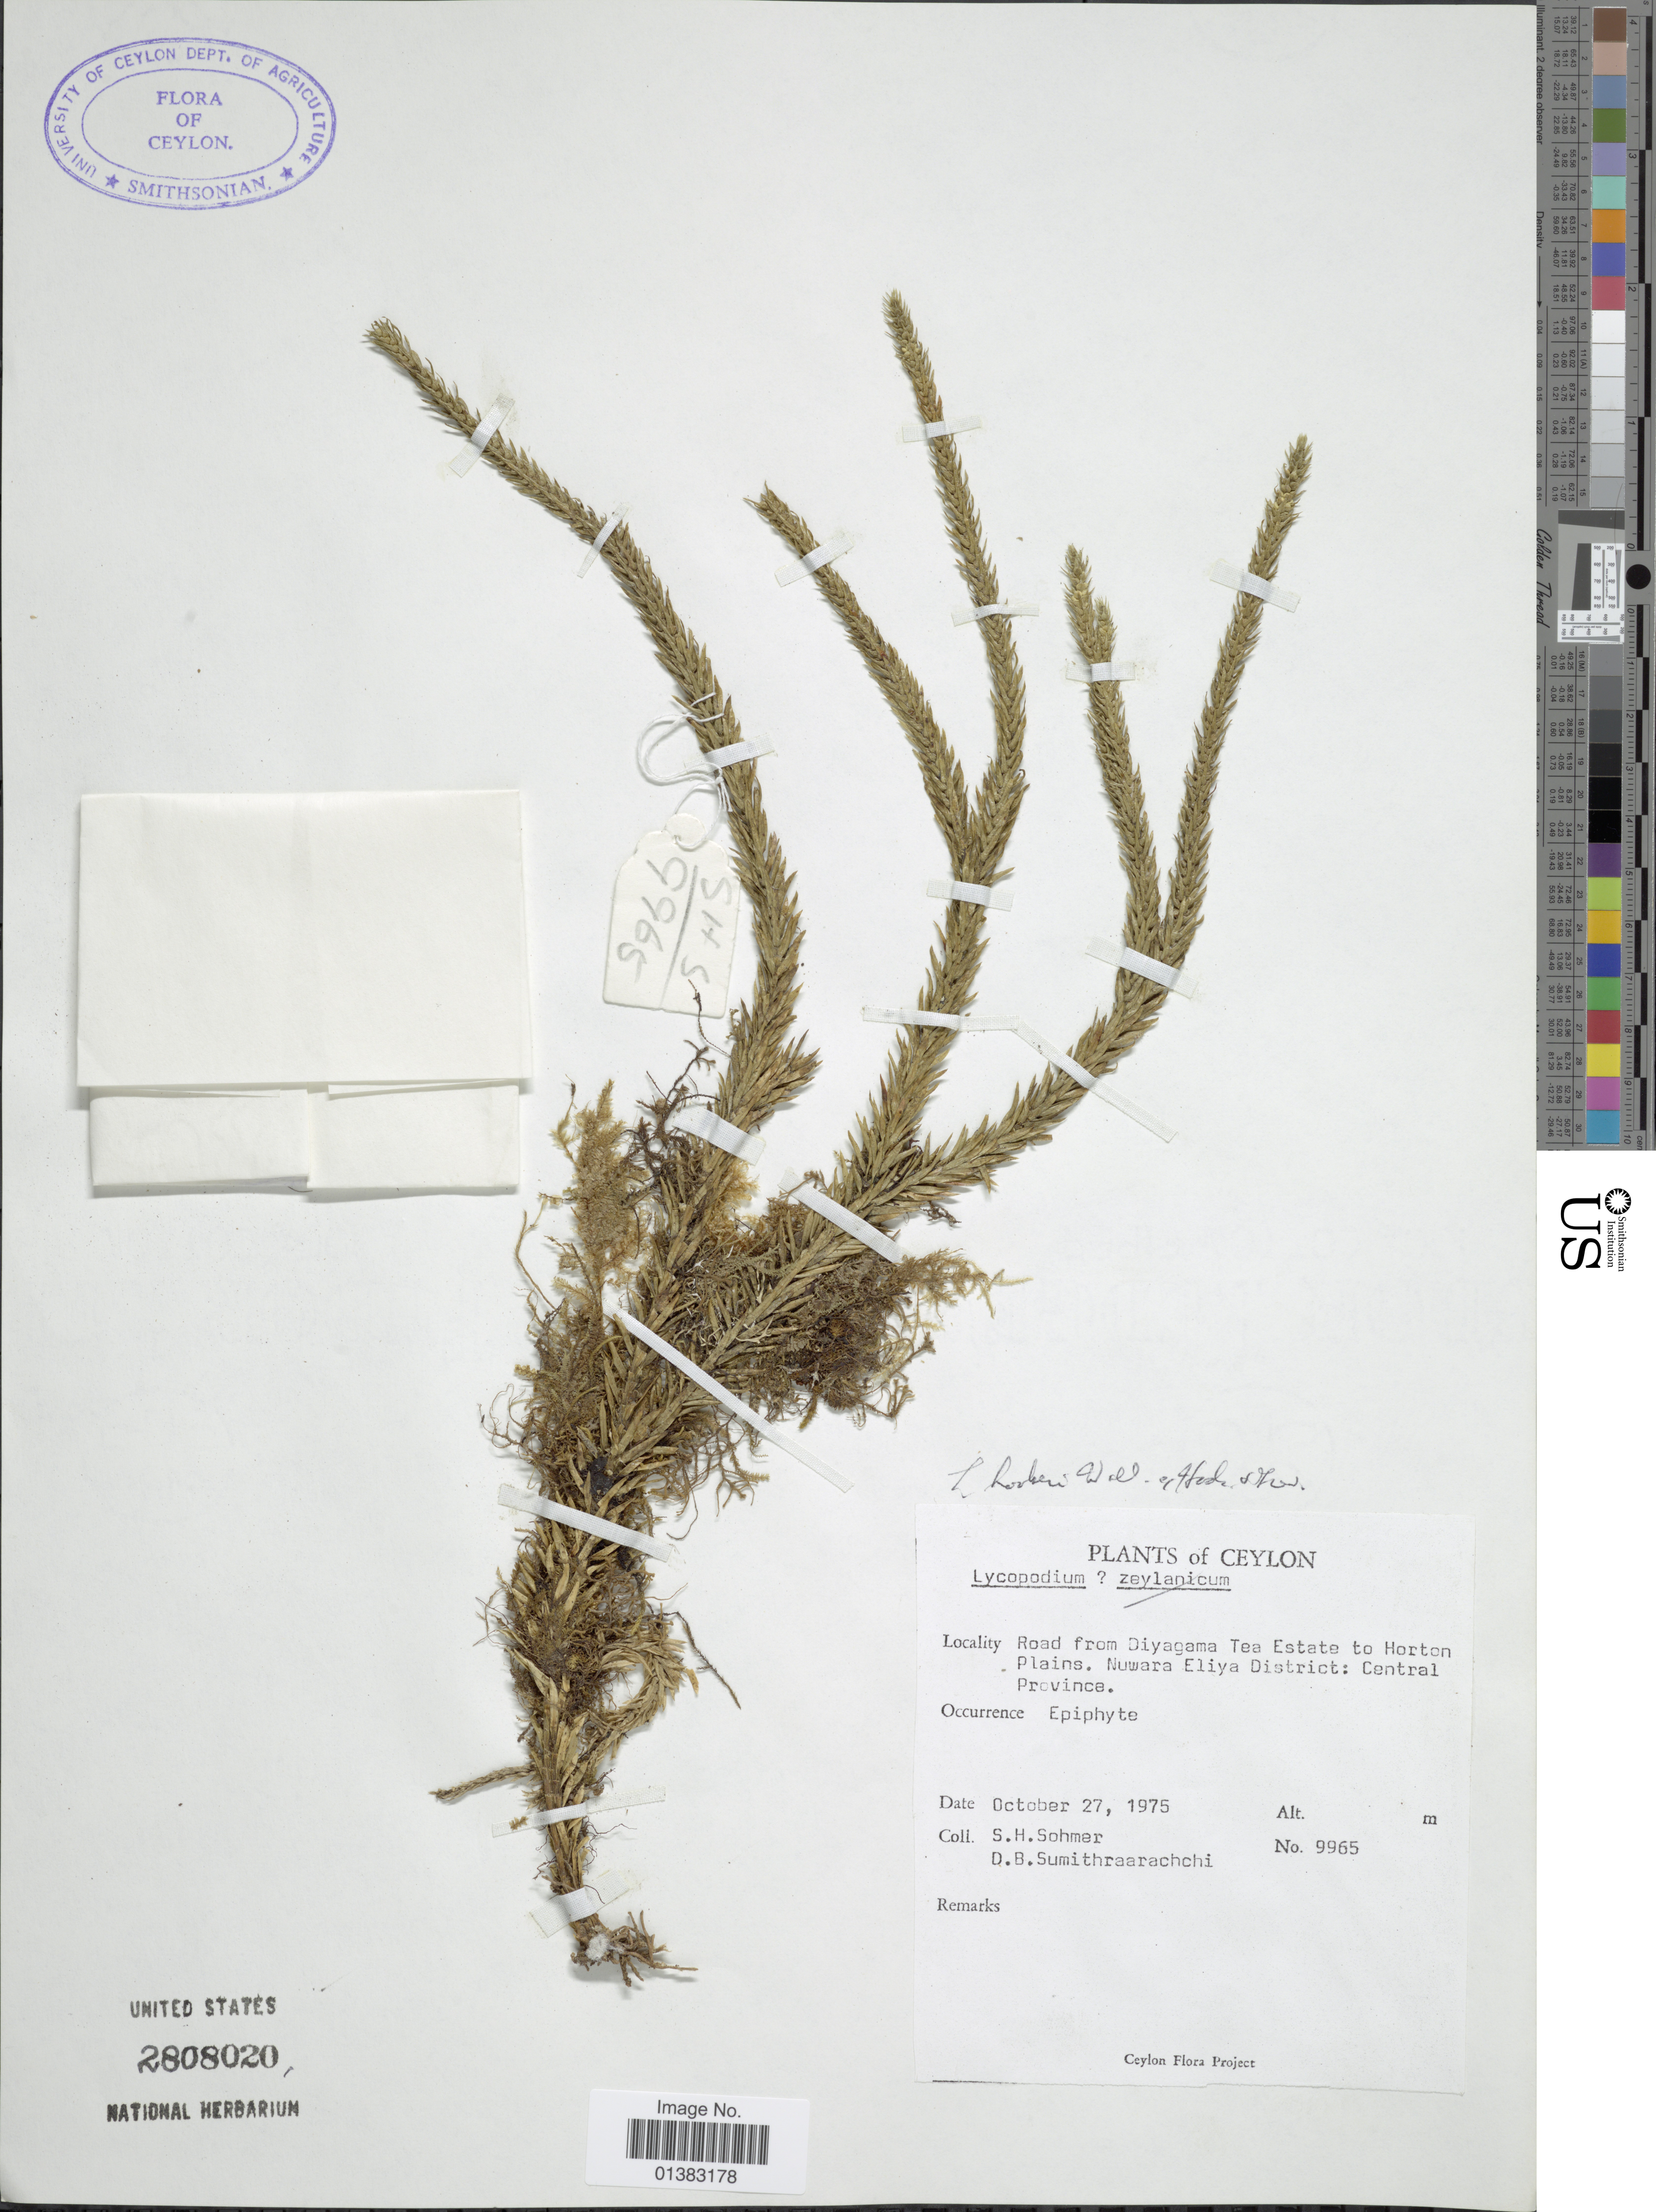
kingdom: Plantae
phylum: Tracheophyta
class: Lycopodiopsida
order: Lycopodiales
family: Lycopodiaceae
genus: Phlegmariurus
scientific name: Phlegmariurus pulcherrimus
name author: (Hook. & Grev.) Á. Löve & D. Löve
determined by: Field, A. R.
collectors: S. H. Sohmer & D. B. Sumithraarachchi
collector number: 9965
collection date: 1975-10-27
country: Sri Lanka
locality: Ceylon. Road from Diyagama Tea Estate to Horton Plains. Nuwara Eliya District: Central Province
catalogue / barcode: US 2808020